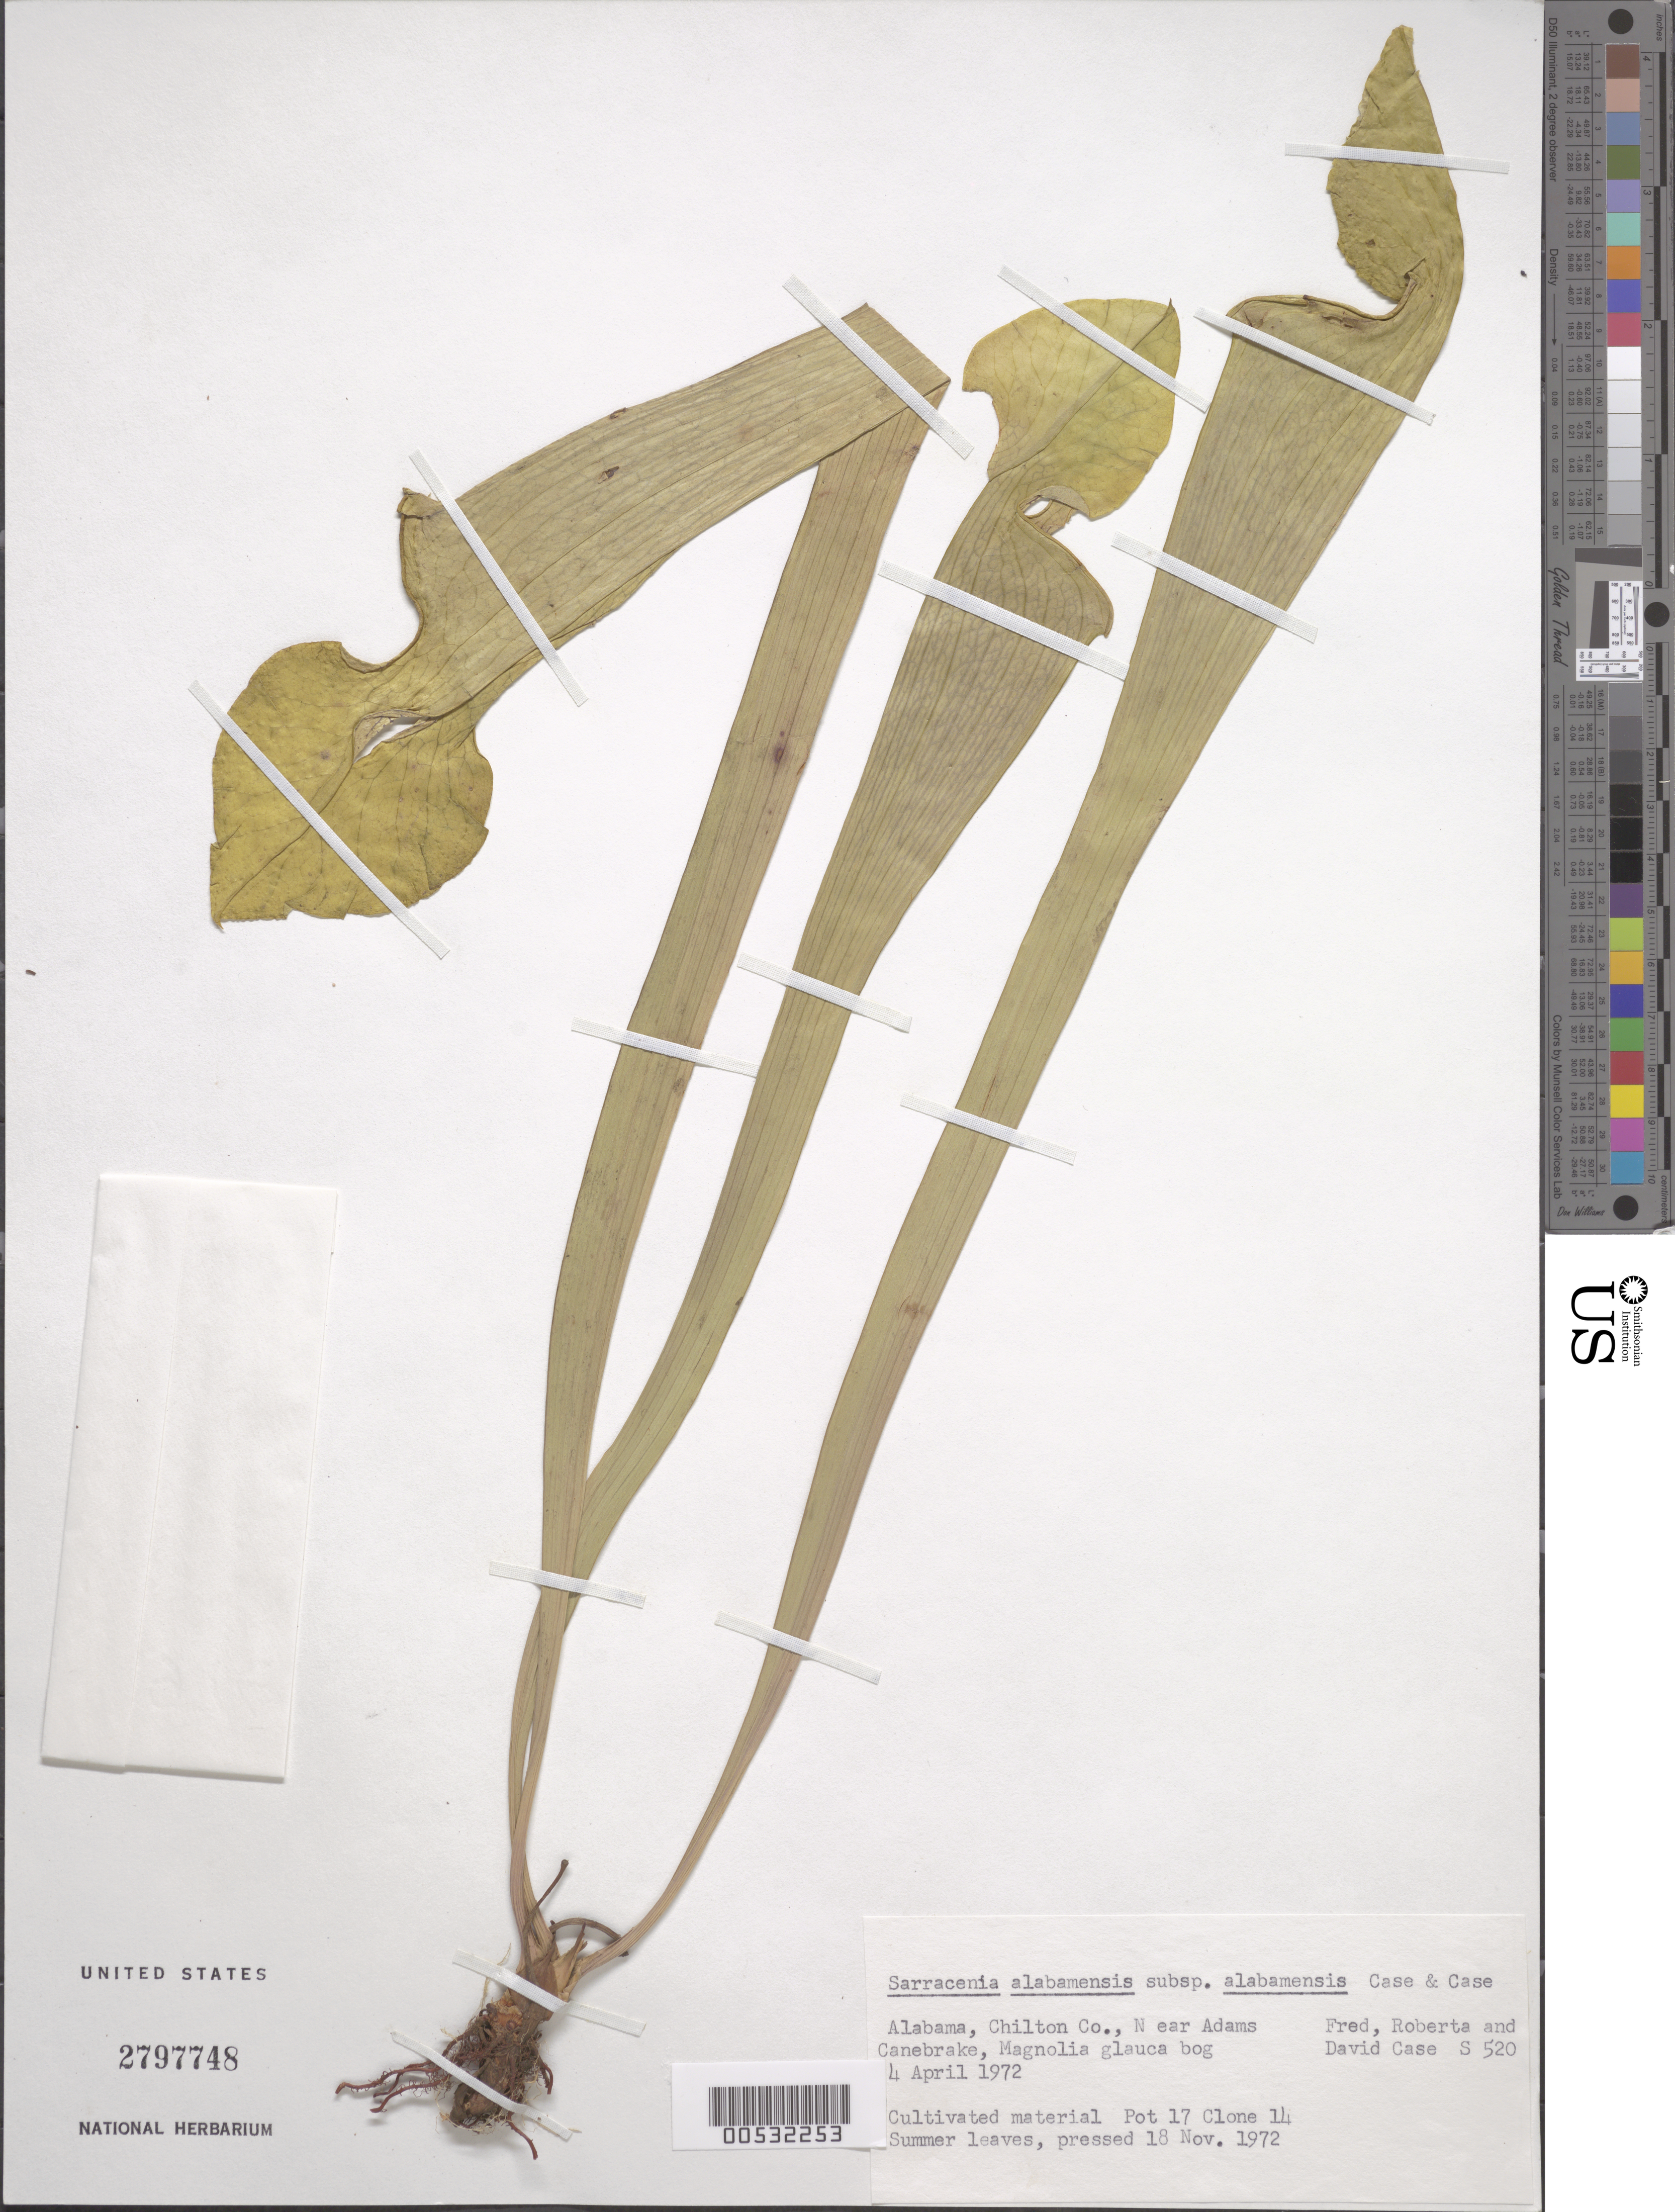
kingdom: Plantae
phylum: Tracheophyta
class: Magnoliopsida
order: Ericales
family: Sarraceniaceae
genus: Sarracenia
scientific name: Sarracenia alabamensis subsp. alabamensis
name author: Case & R.B. Case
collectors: F. Case, R. Case & D. Case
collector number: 520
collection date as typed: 04 Apr 1972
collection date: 1972-04-04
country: United States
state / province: Alabama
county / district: Chilton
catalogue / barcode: US 2797748